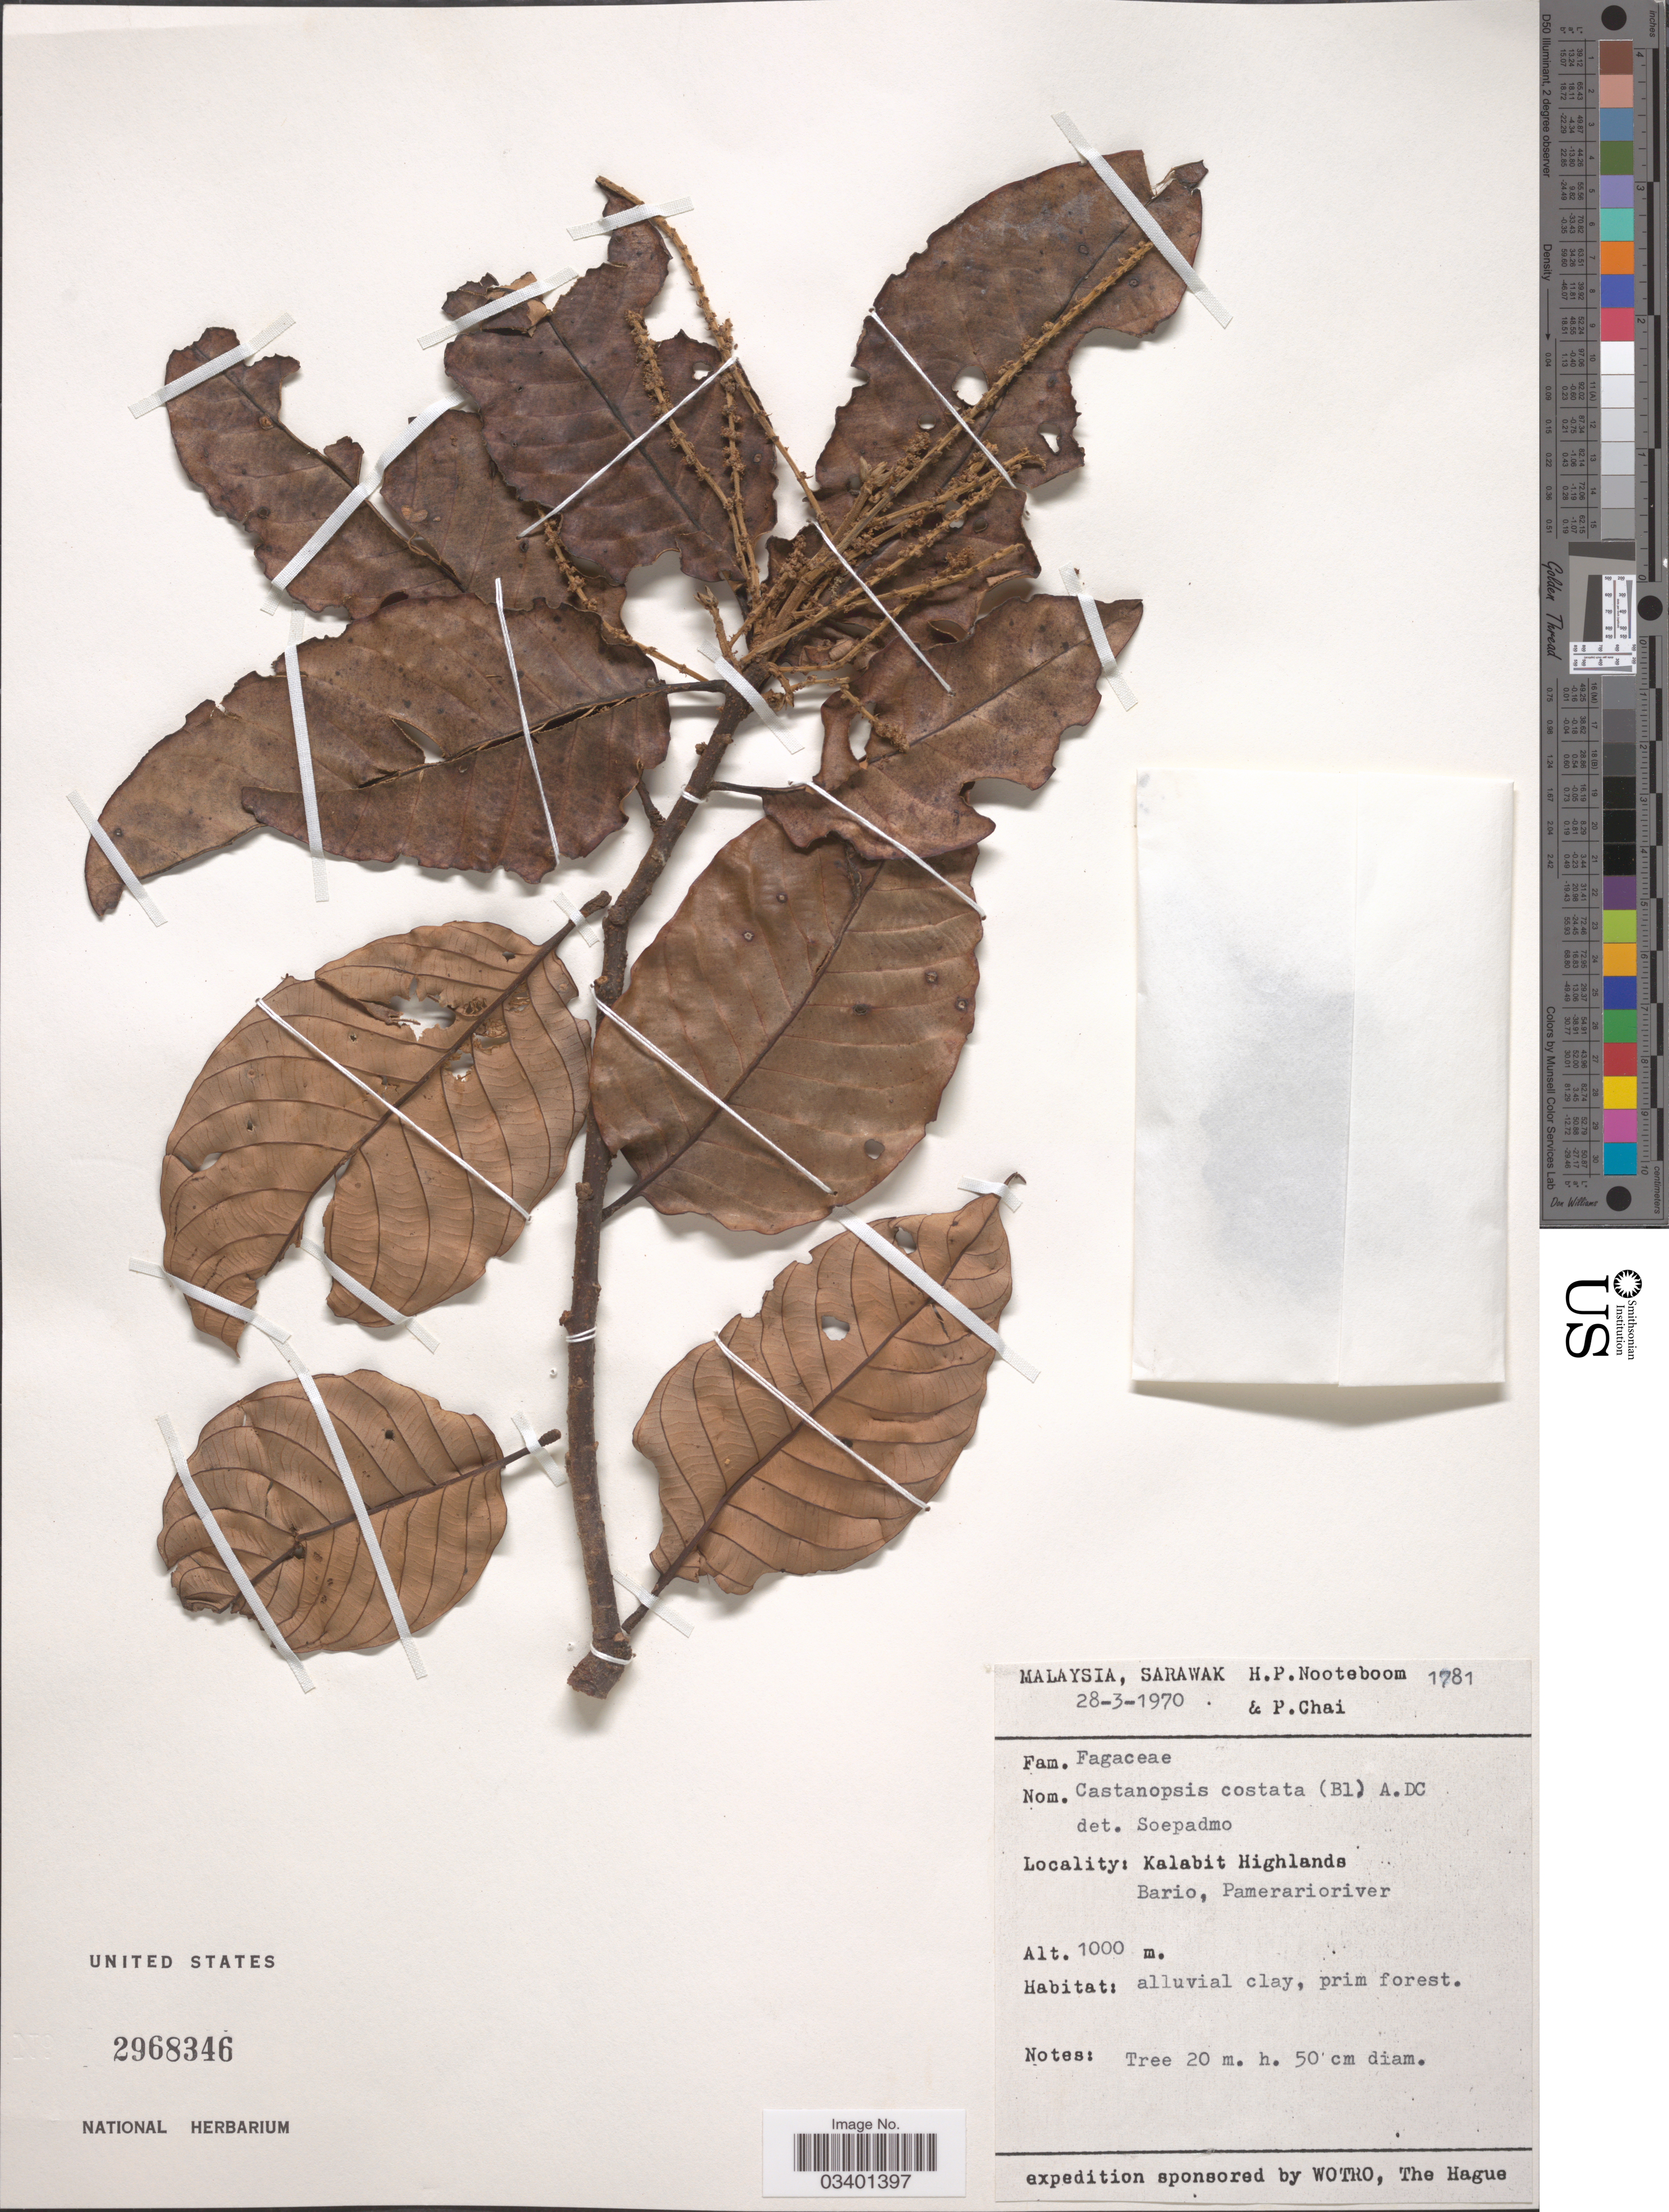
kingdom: Plantae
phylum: Tracheophyta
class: Magnoliopsida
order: Fagales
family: Fagaceae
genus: Castanopsis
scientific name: Castanopsis costata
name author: (Blume) A. DC.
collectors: H. P. Nooteboom & P. Chai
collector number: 1781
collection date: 1970-03-28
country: Malaysia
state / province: Sarawak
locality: Kalabit Highlands. Bario, Pamerarioriver.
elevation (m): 1000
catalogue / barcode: US 2968346